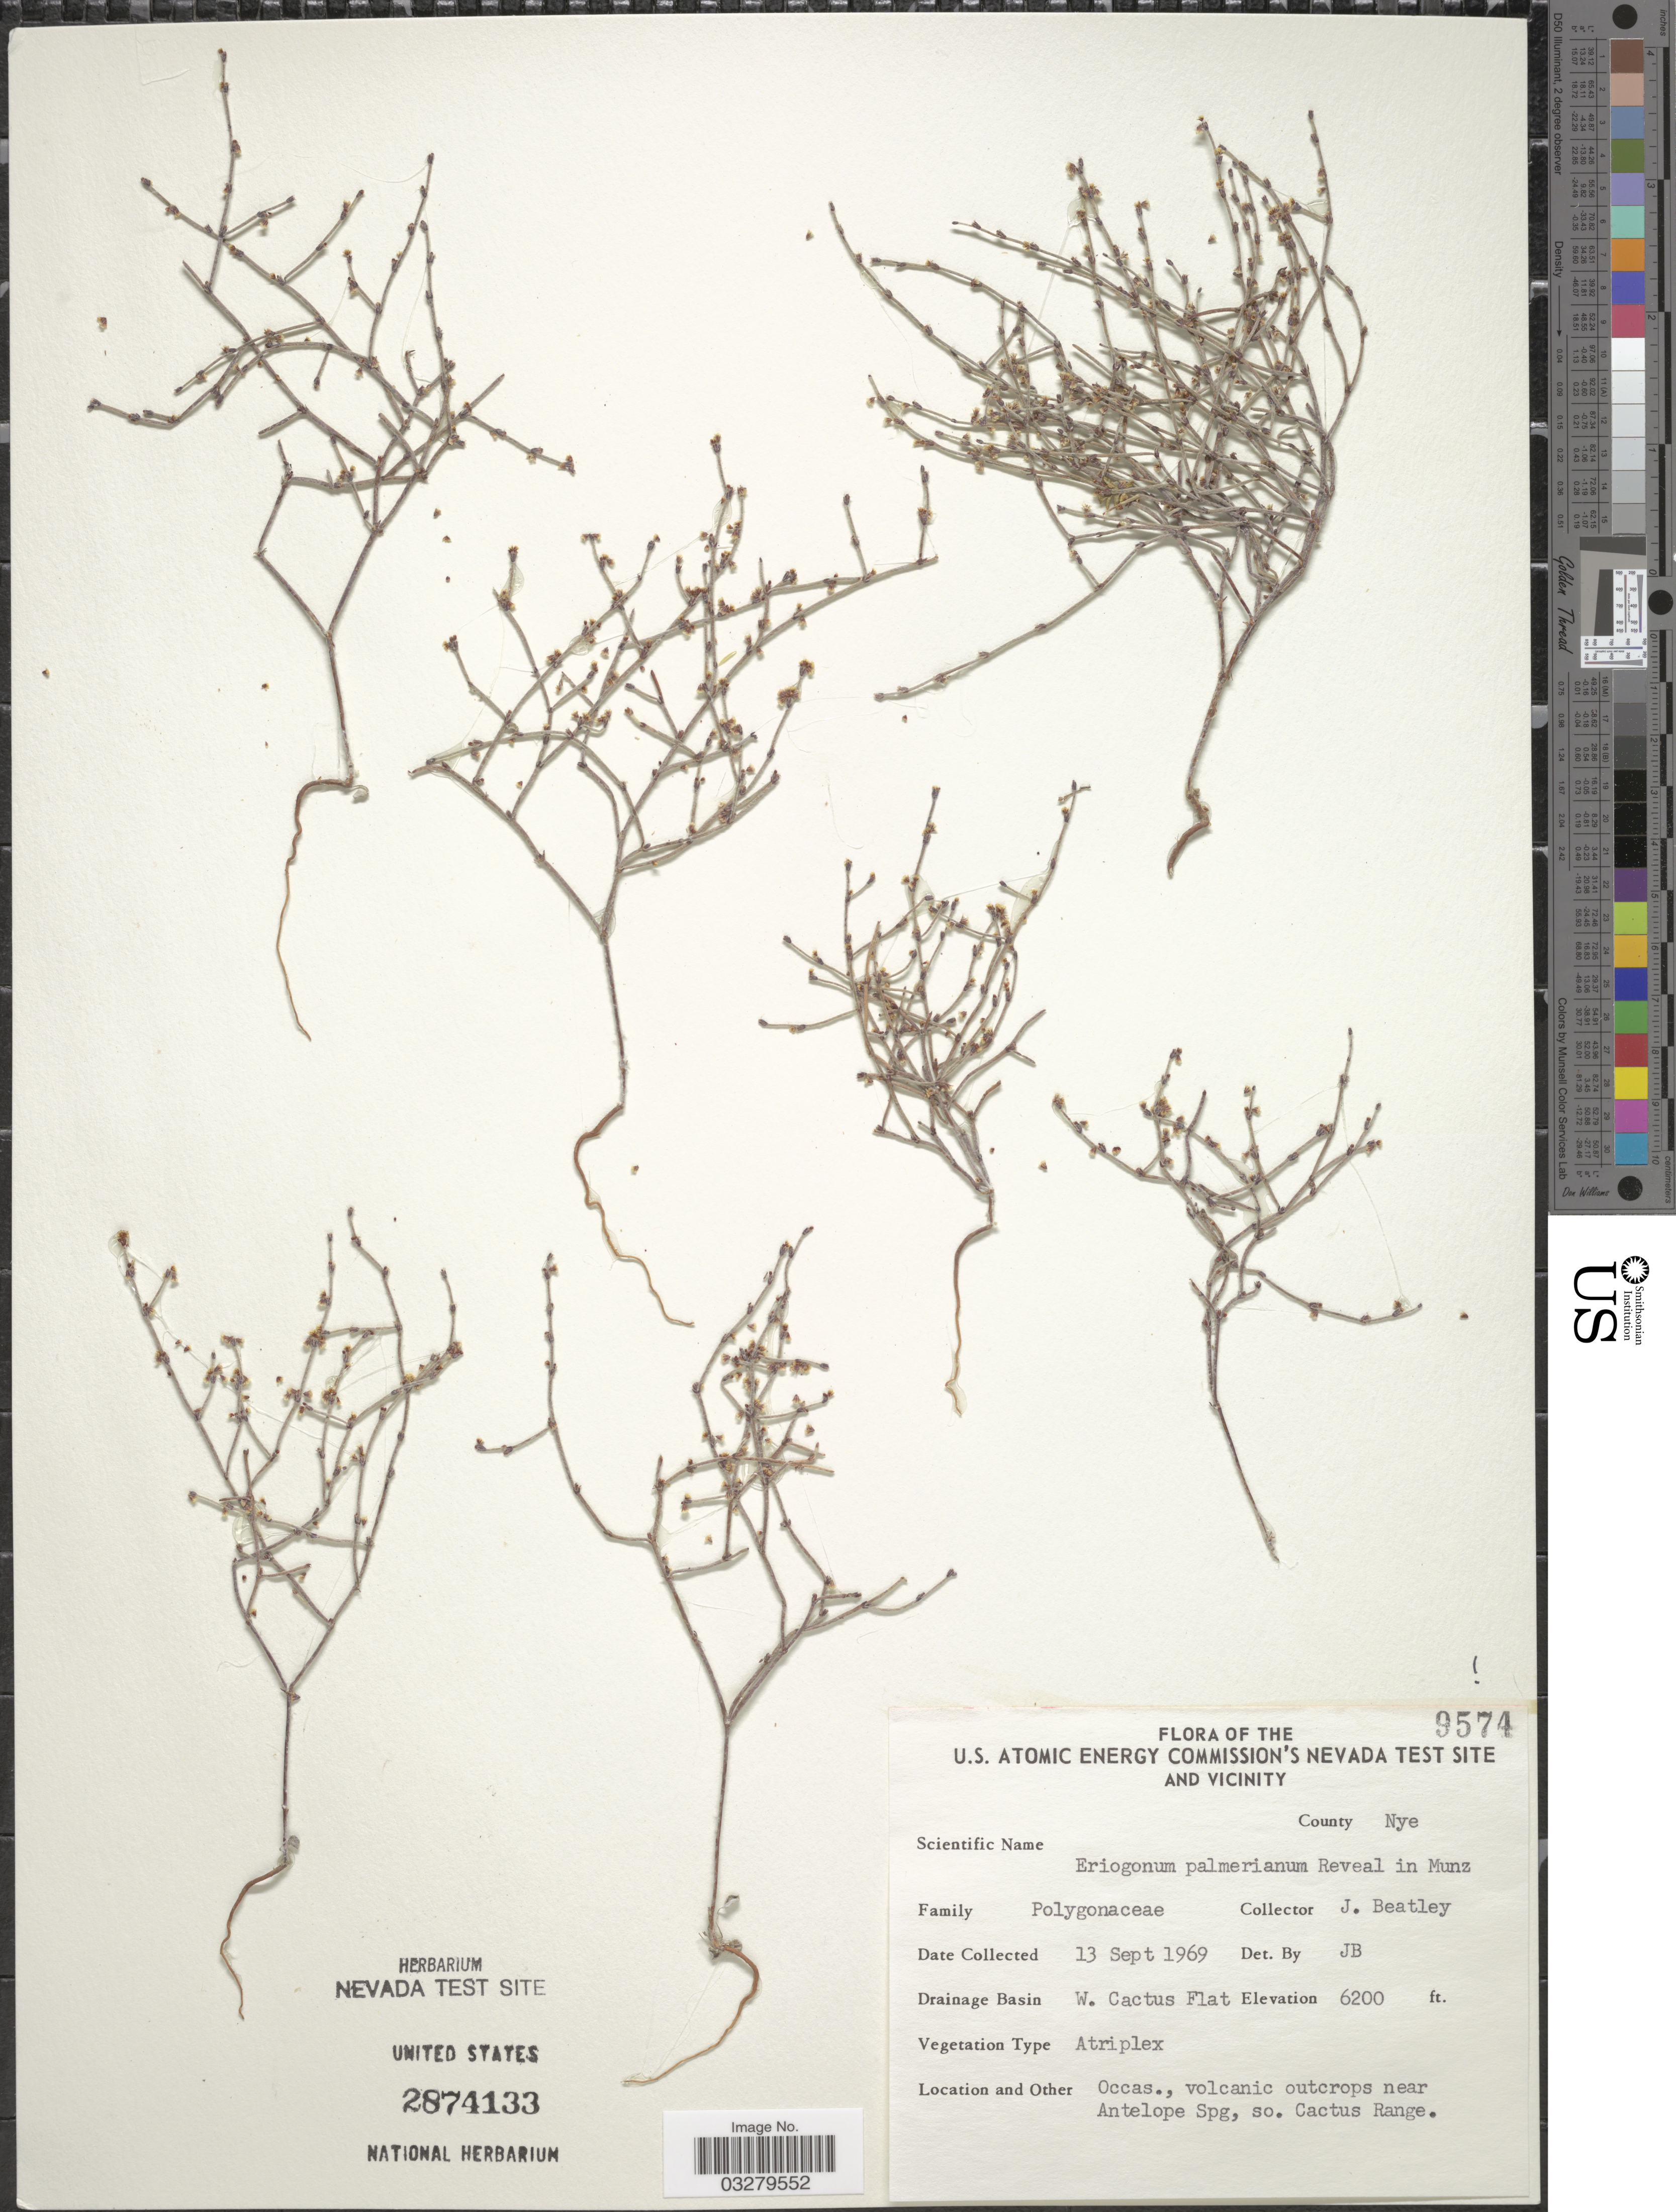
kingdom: Plantae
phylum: Tracheophyta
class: Magnoliopsida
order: Caryophyllales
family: Polygonaceae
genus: Eriogonum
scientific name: Eriogonum palmerianum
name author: Reveal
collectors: J. C. Beatley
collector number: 9574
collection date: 1969-09-19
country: United States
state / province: Nevada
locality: U.S. Atomic Energy Commission's Nevada Test Site and Vicinity. County Nye. Drainage Basin W. Cactus Flat. Volcanic outcrops near Antelope Spg, so. Cactus Range.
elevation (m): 1890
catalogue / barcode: US 2874133